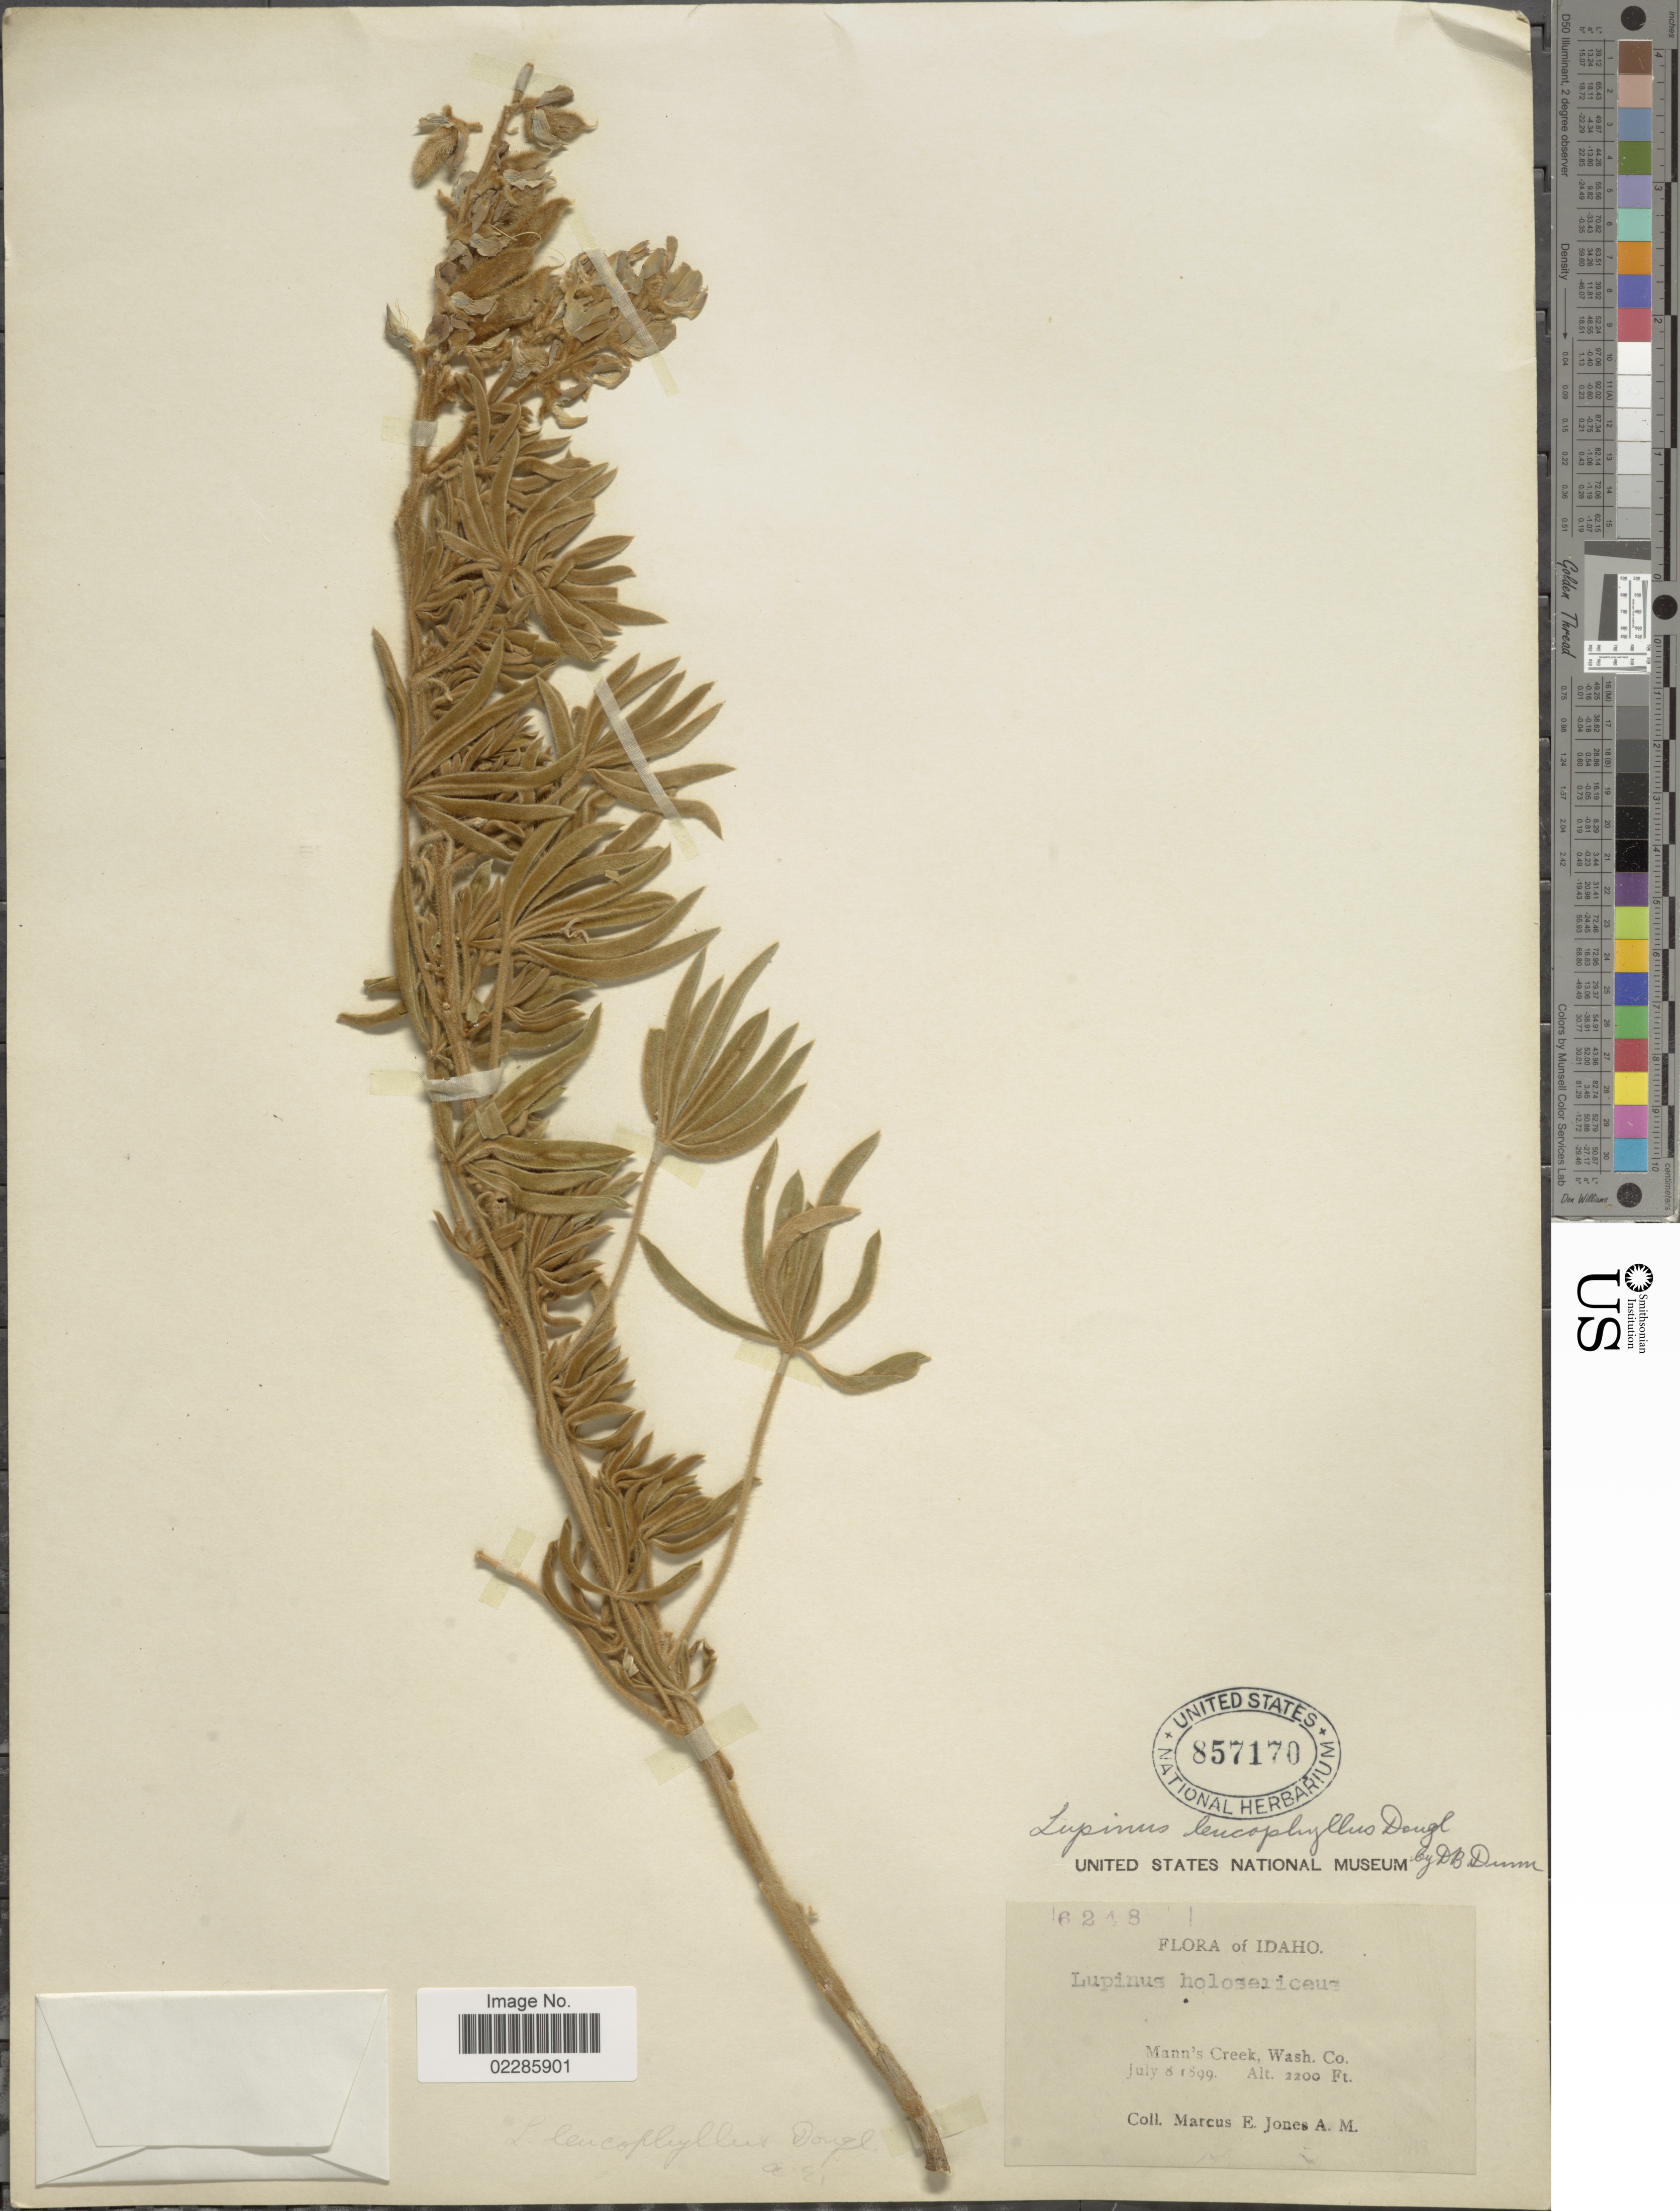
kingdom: Plantae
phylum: Tracheophyta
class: Magnoliopsida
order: Fabales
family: Fabaceae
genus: Lupinus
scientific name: Lupinus leucophyllus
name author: Douglas ex Lindl.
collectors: M. E. Jones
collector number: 6248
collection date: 1899-07-08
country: United States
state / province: Idaho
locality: Mann's Creek, Wash Co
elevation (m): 671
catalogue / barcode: US 857170